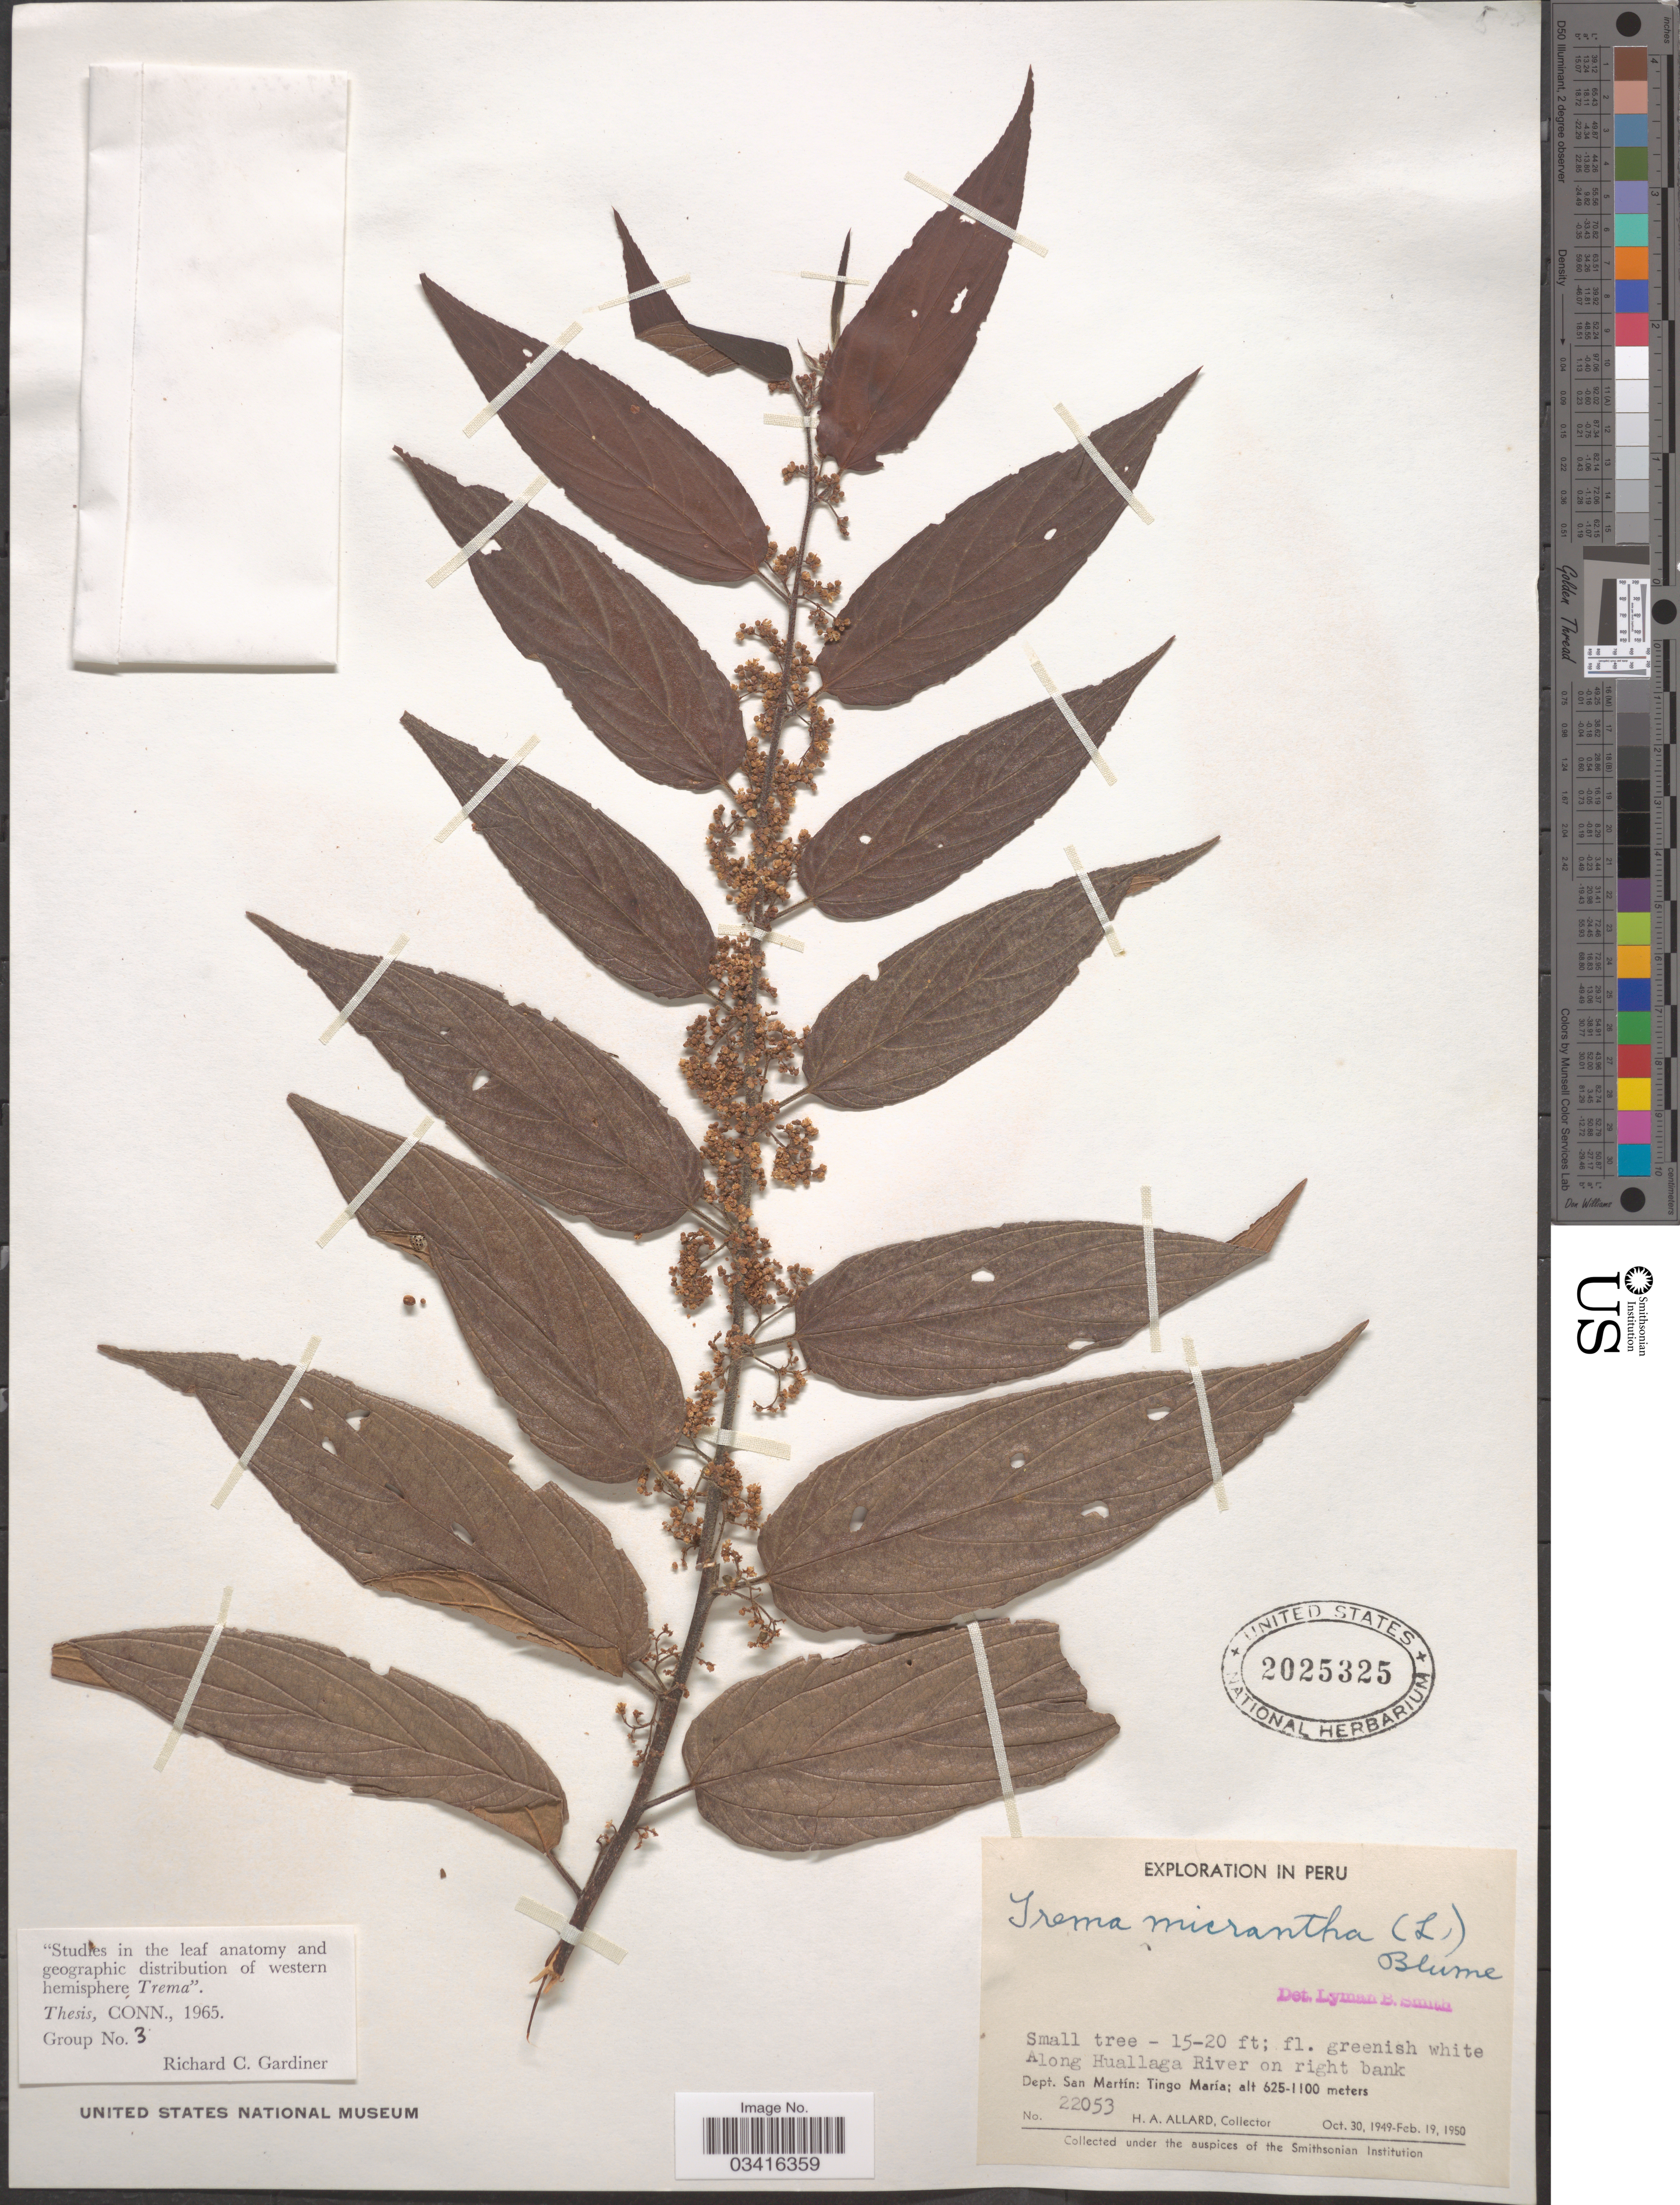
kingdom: Plantae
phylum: Tracheophyta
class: Magnoliopsida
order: Rosales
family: Cannabaceae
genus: Trema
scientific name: Trema micranthum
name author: (L.) Blume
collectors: H. A. Allard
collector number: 22053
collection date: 1949-10-30/1950-02-19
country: Peru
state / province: San Martín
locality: Along Huallaga River on right bank. Dept. San Martin: Tingo María.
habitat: along river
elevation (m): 625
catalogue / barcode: US 2025325